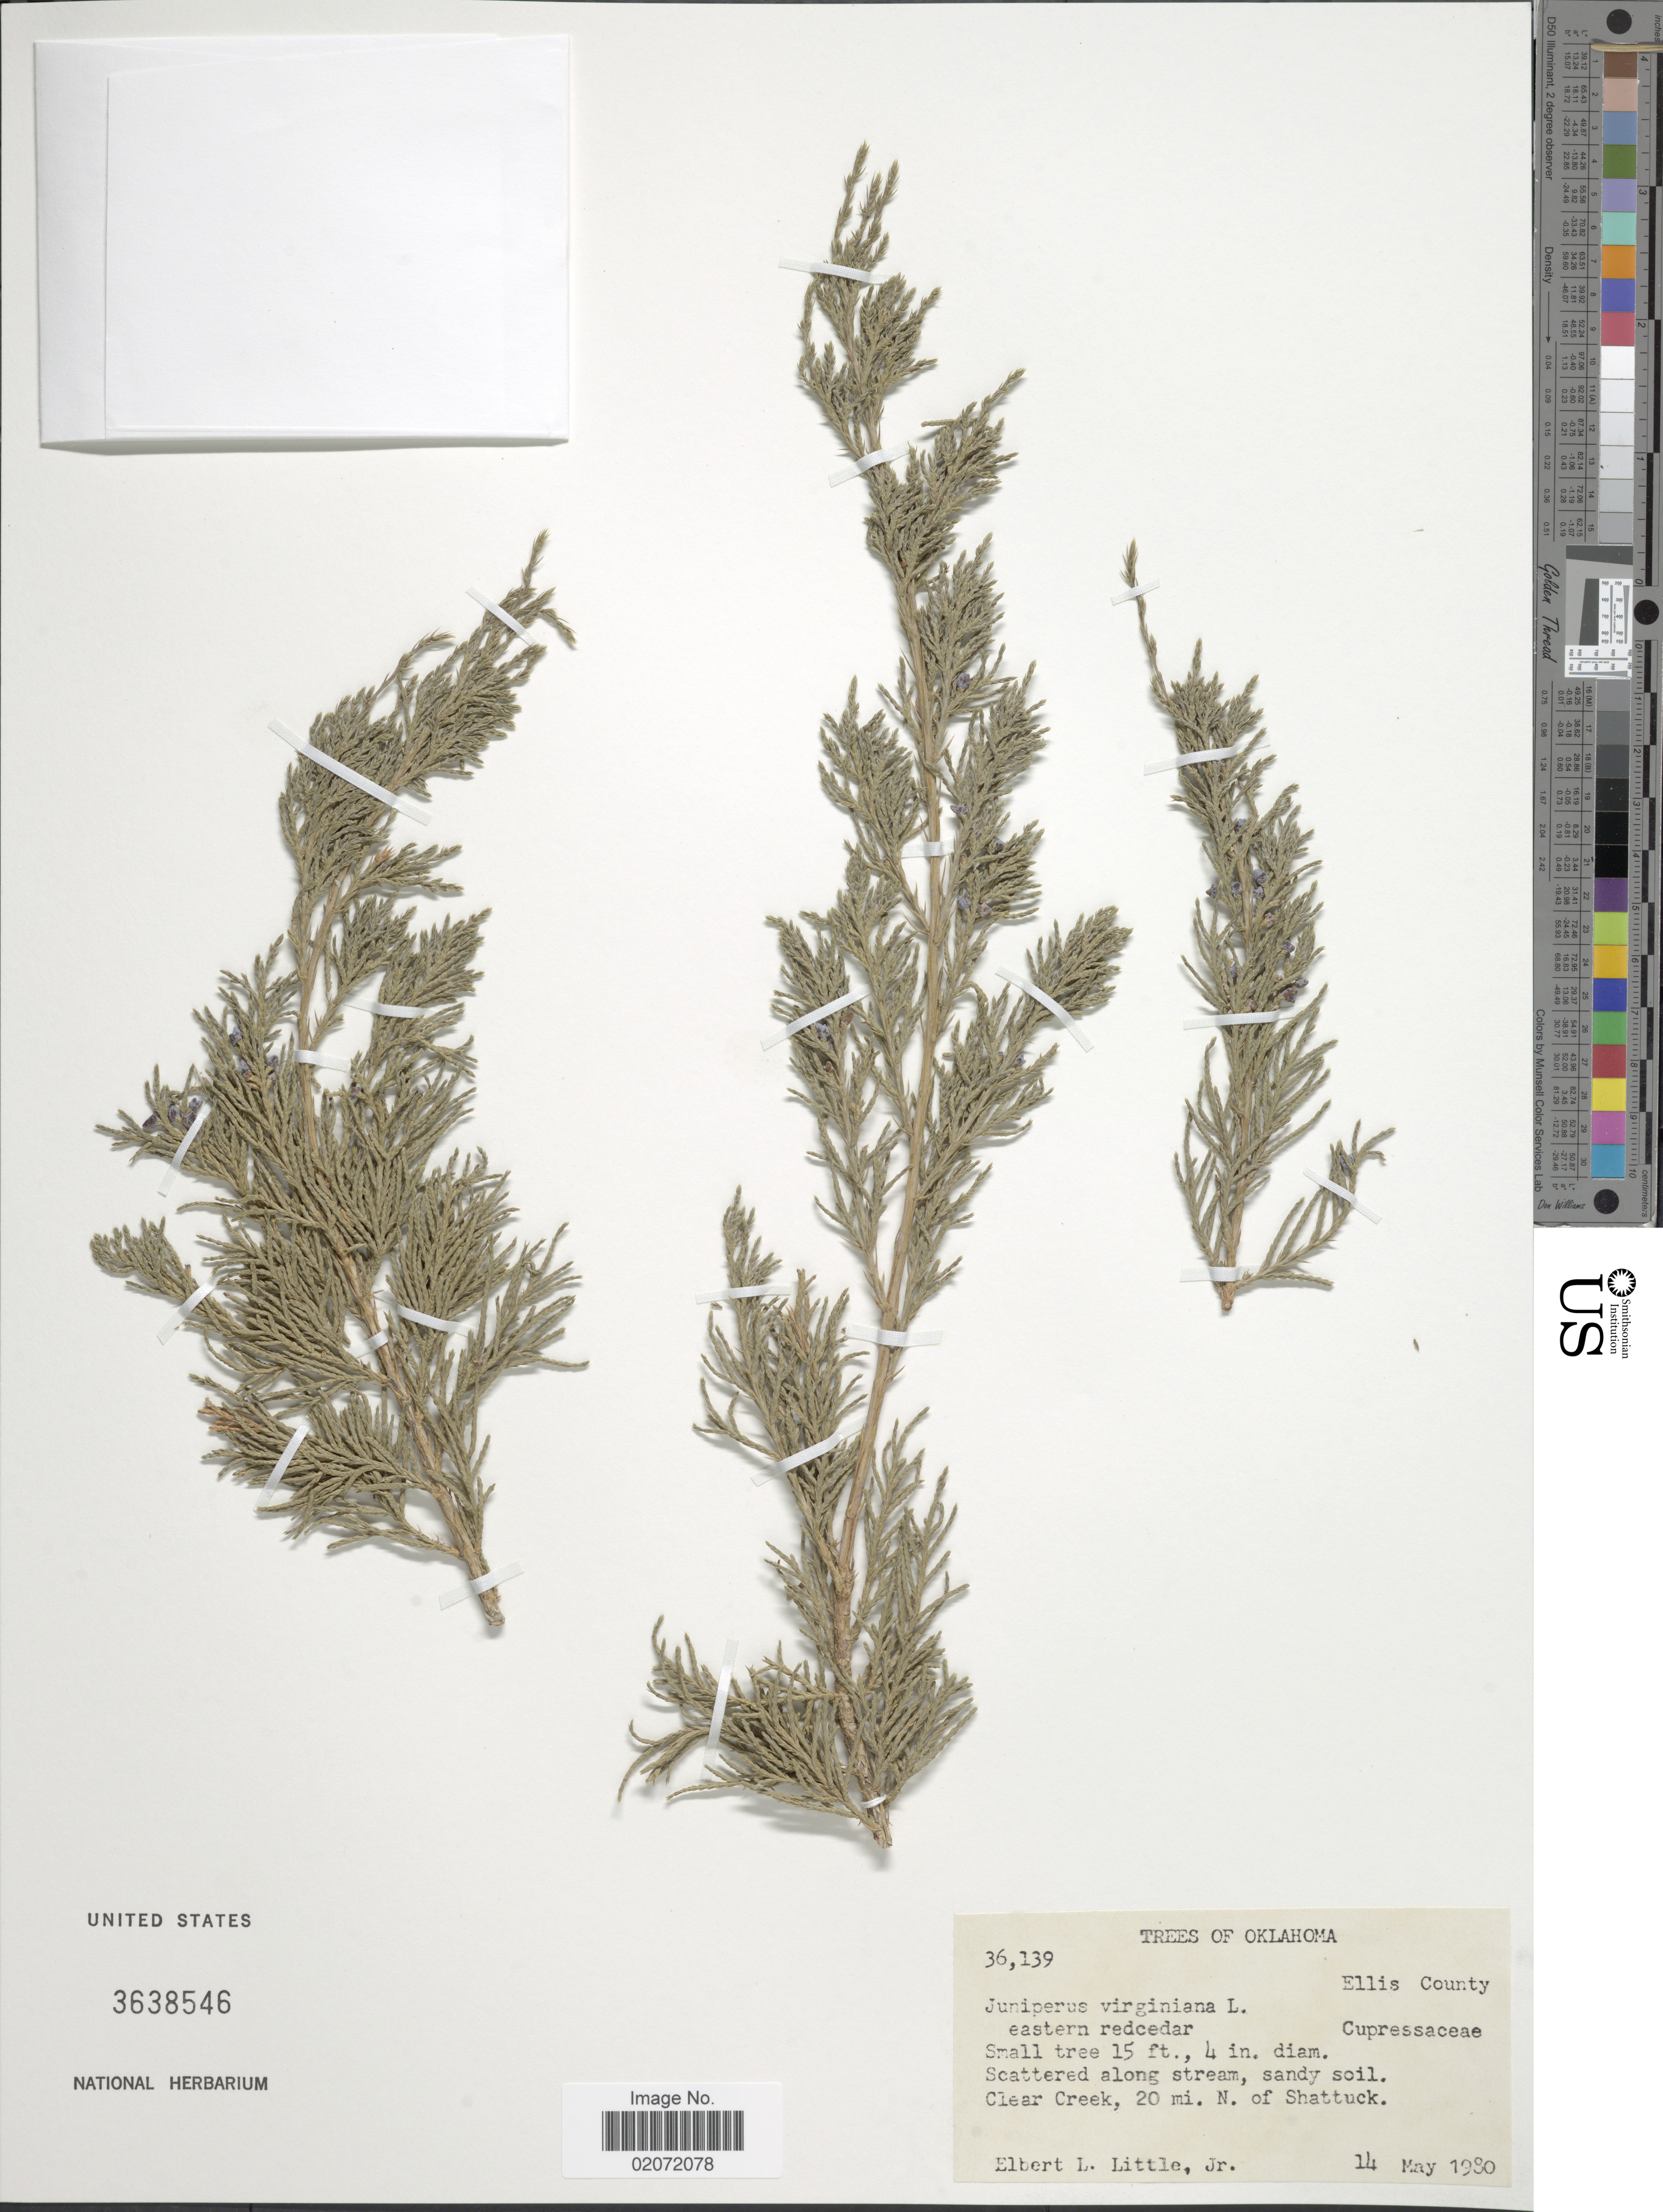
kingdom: Plantae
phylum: Tracheophyta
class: Pinopsida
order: Pinales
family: Cupressaceae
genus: Juniperus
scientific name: Juniperus virginiana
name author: L.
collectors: E. L. Little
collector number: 36139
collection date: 1980-05-14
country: United States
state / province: Oklahoma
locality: Ellis County, Clear Creek, 20 mi. N. of Shattuck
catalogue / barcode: US 3638546